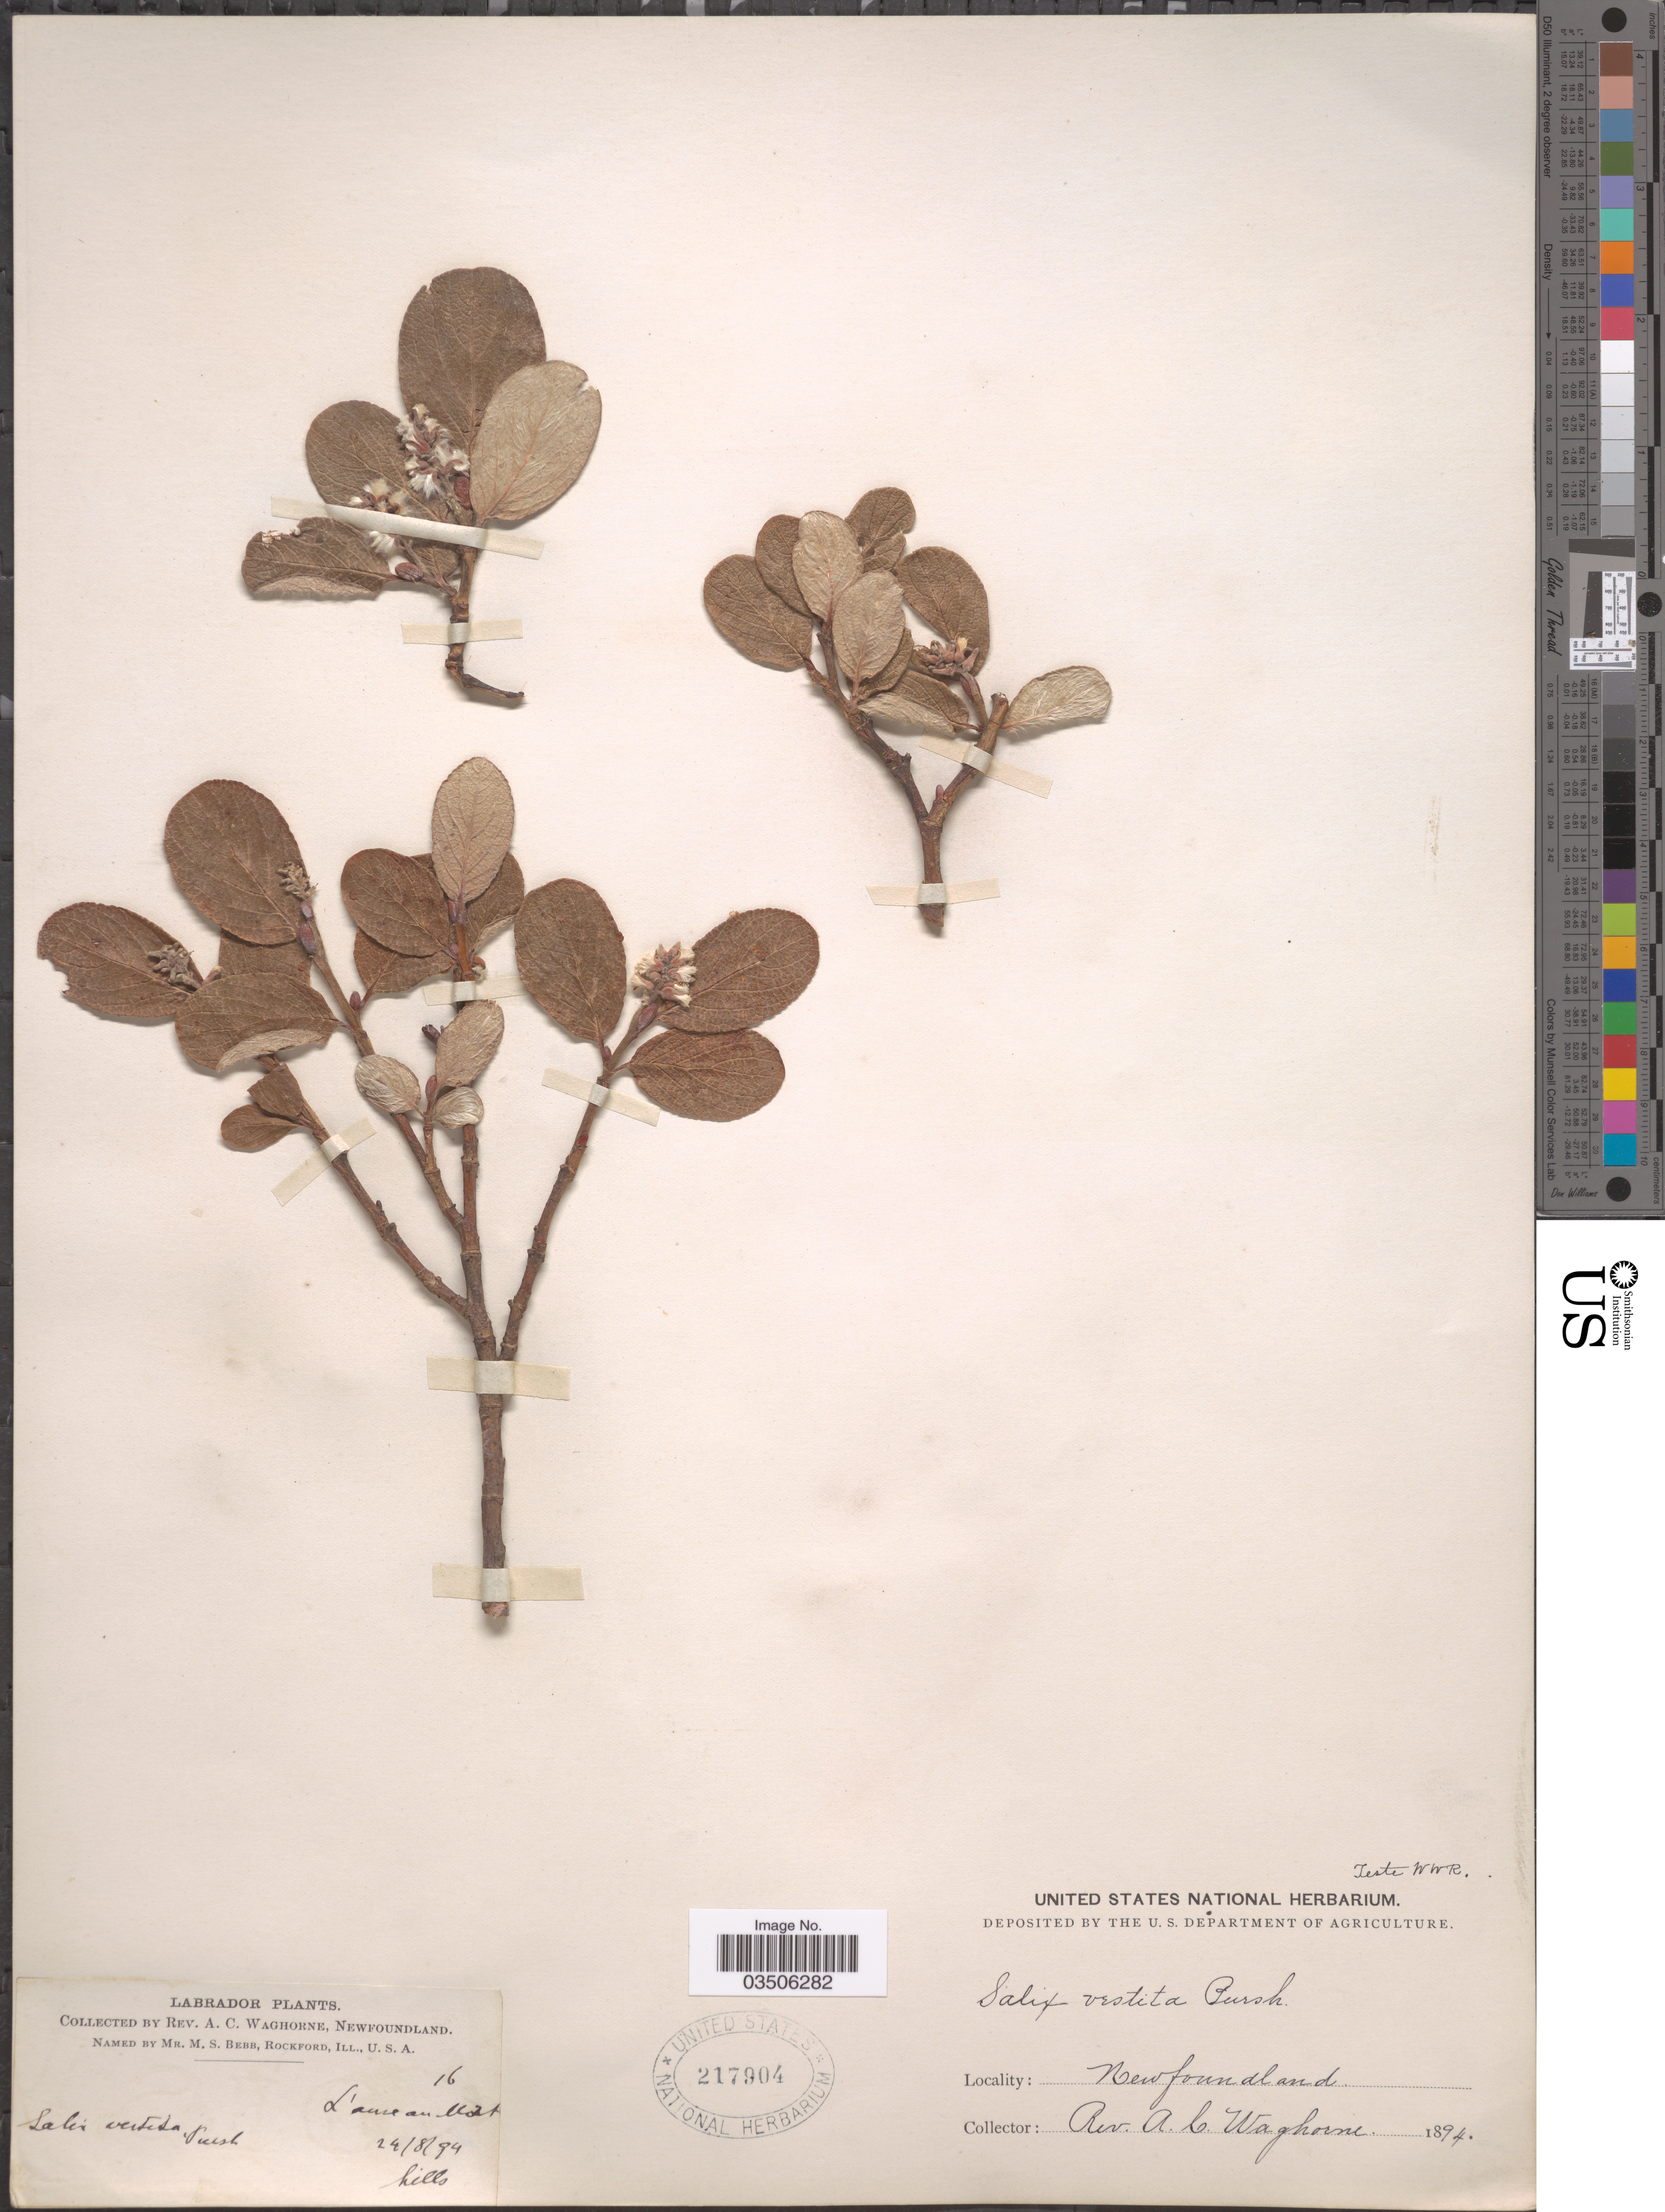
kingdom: Plantae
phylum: Tracheophyta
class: Magnoliopsida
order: Malpighiales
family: Salicaceae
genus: Salix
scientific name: Salix vestita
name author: Pursh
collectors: A. Waghorne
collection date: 1894-08-24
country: Canada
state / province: Newfoundland and Labrador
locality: Labrador. L'Anse au Morts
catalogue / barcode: US 217904